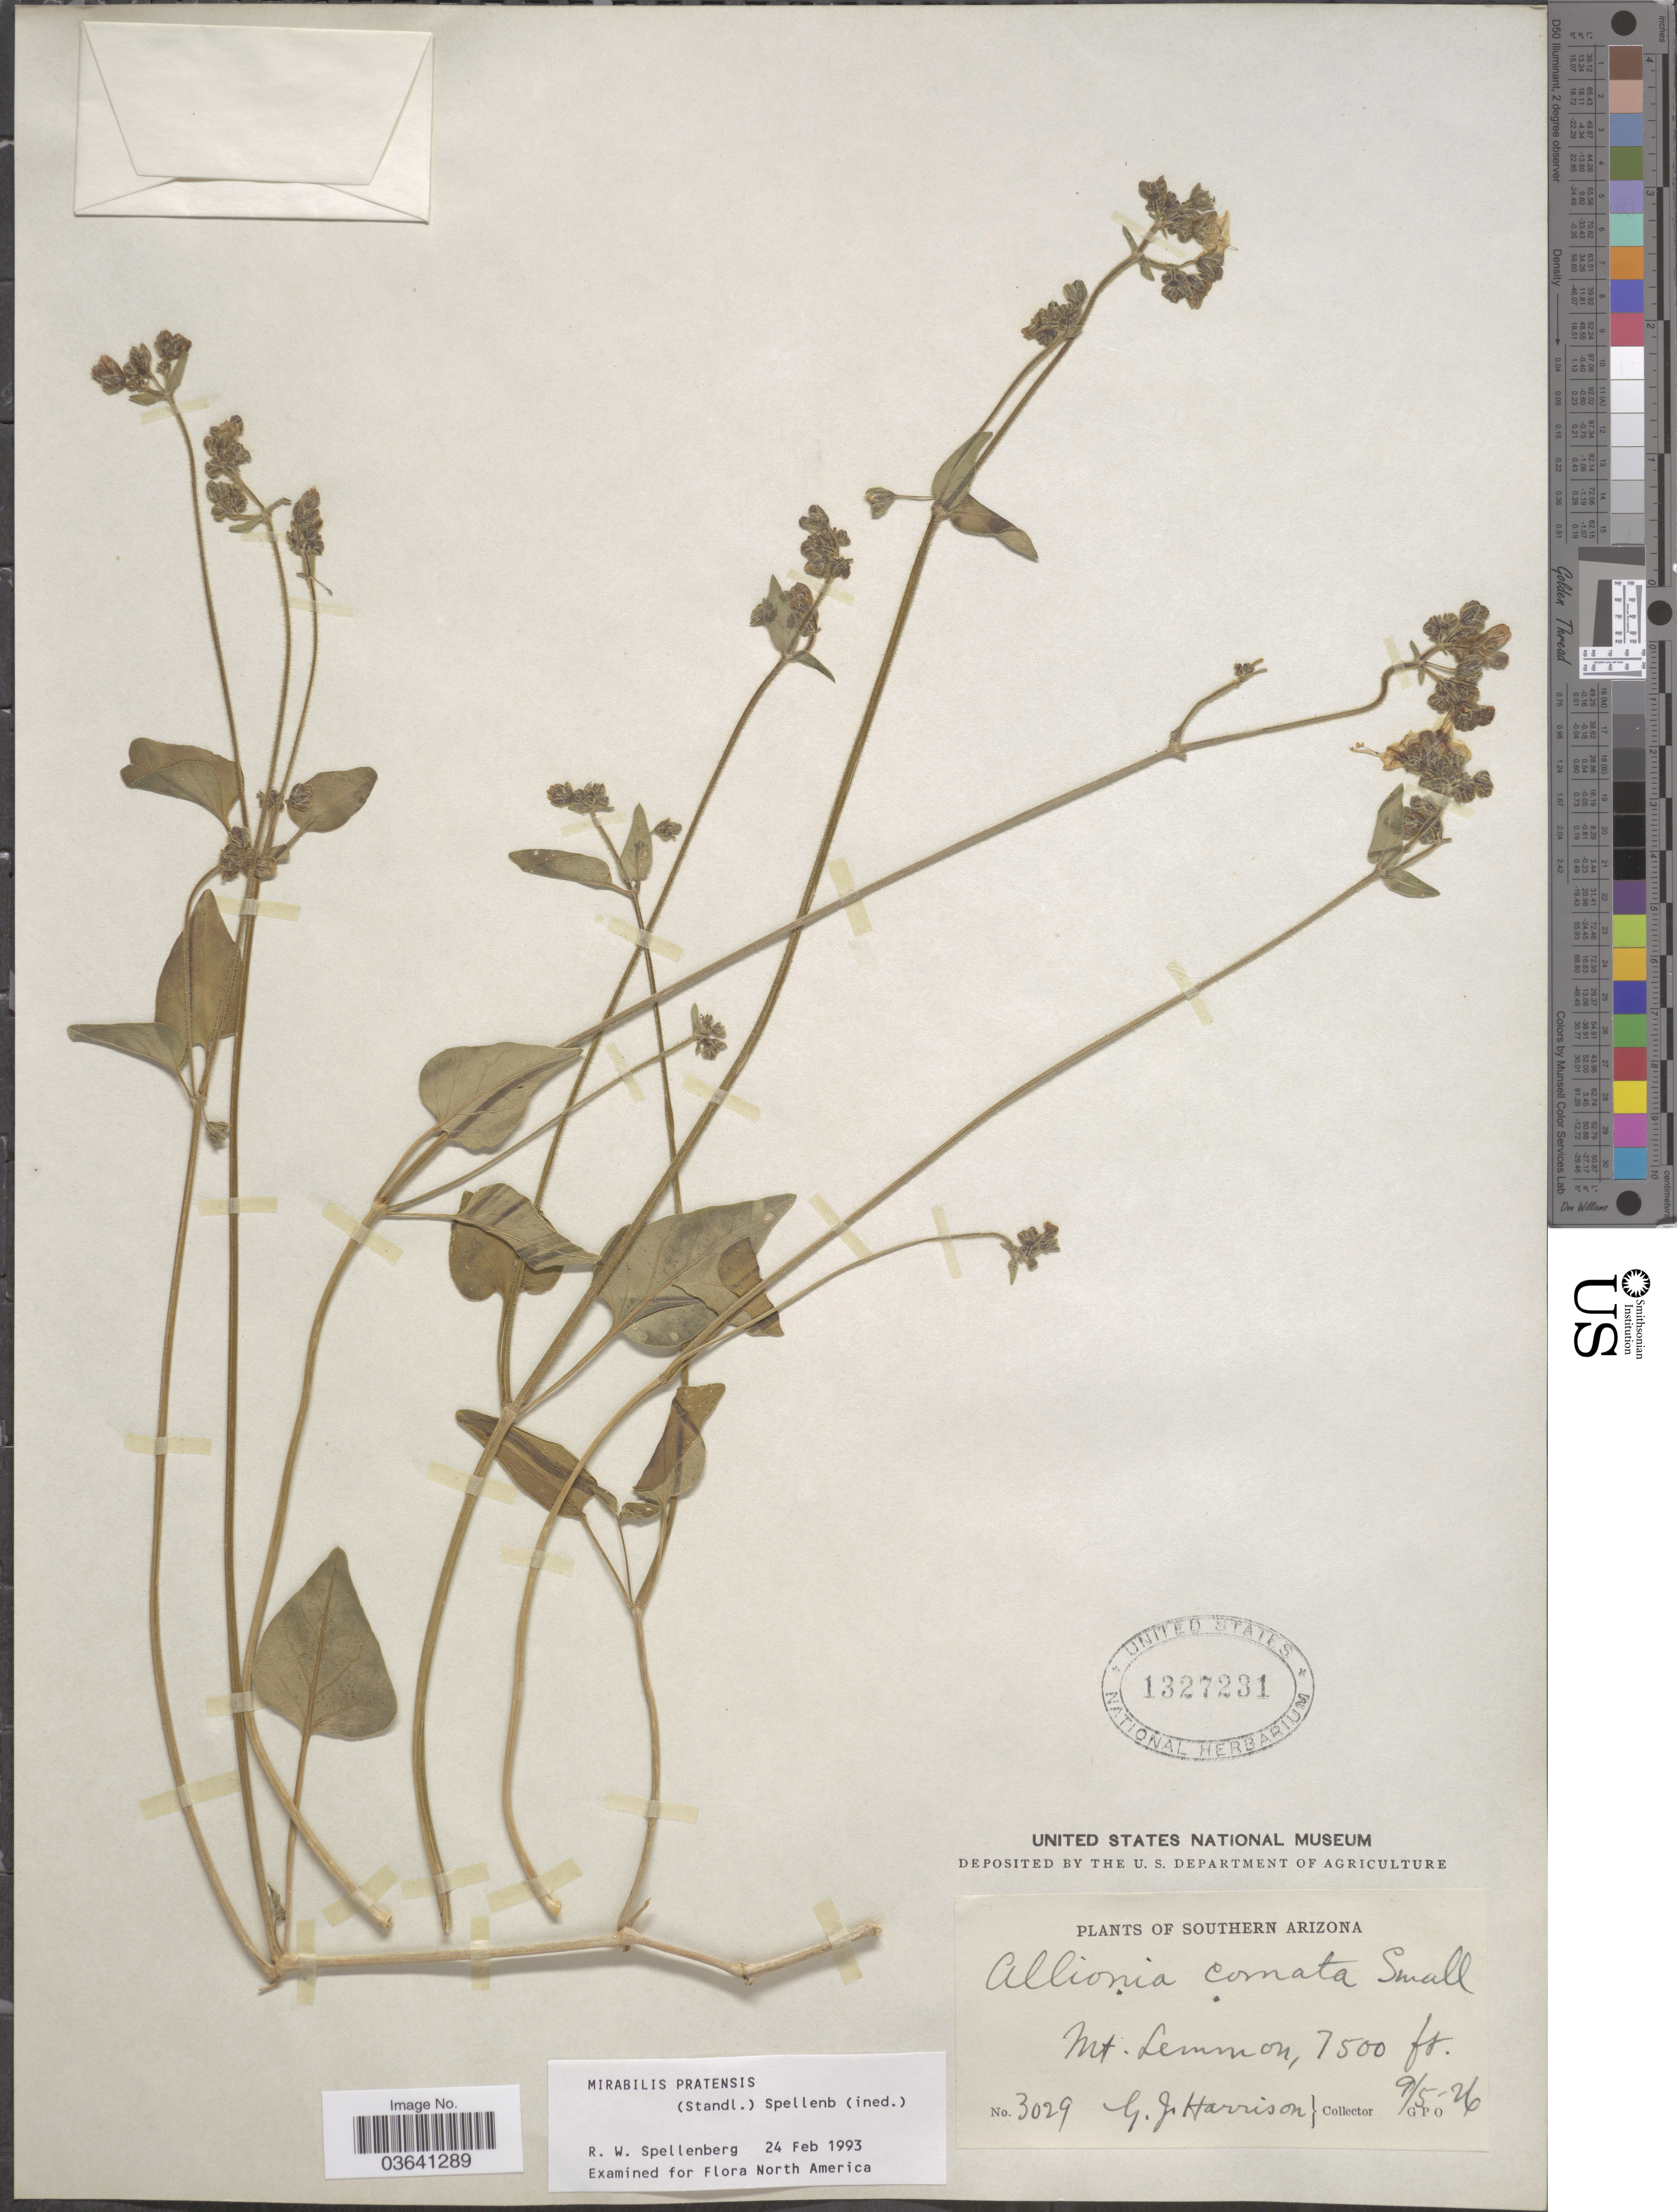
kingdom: Plantae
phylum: Tracheophyta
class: Magnoliopsida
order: Caryophyllales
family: Nyctaginaceae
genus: Mirabilis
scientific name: Mirabilis pratensis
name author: (Standl.) Spellenb.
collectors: G. J. Harrison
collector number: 3029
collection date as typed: Transcribed d/m/y: 5/9/26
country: United States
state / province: Arizona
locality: Southern Arizona. Mt. Lemmon.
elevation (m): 2286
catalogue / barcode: US 1327231